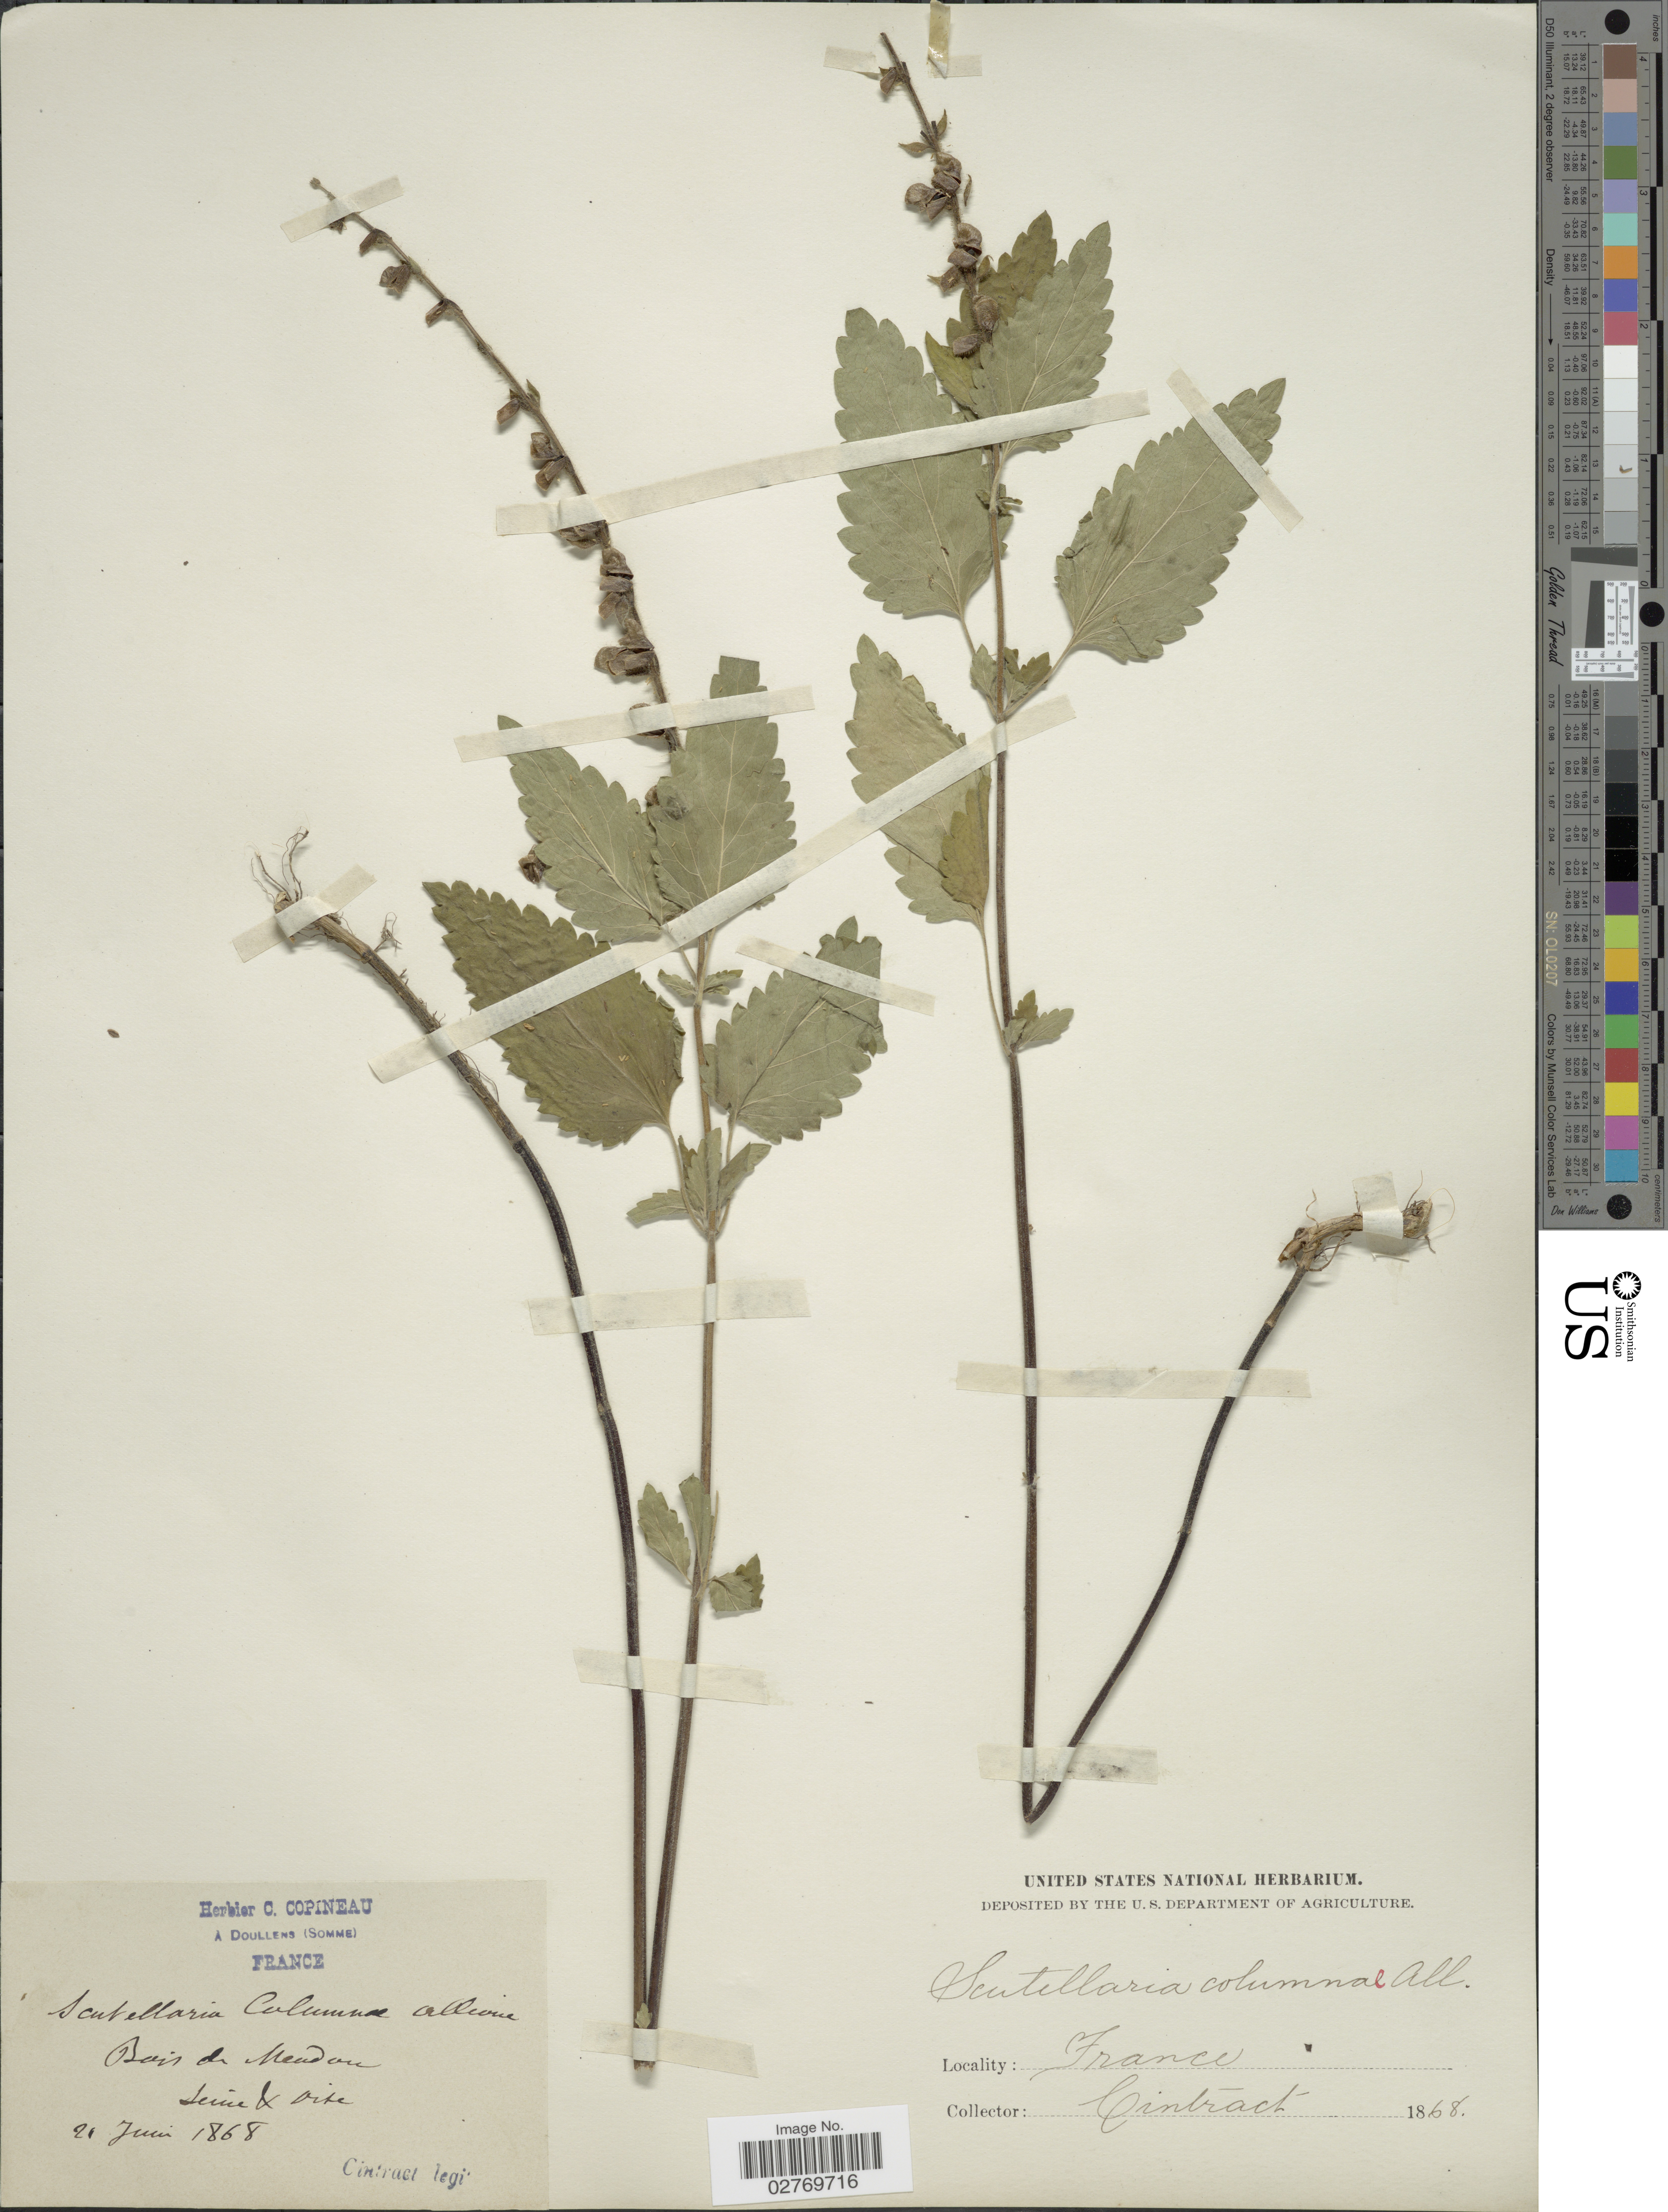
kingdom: Plantae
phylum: Tracheophyta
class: Magnoliopsida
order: Lamiales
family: Lamiaceae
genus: Scutellaria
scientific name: Scutellaria columnae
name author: All.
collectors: Cintract, --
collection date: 1868-06-21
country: France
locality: Bois de Mendou, Seine & Oise.